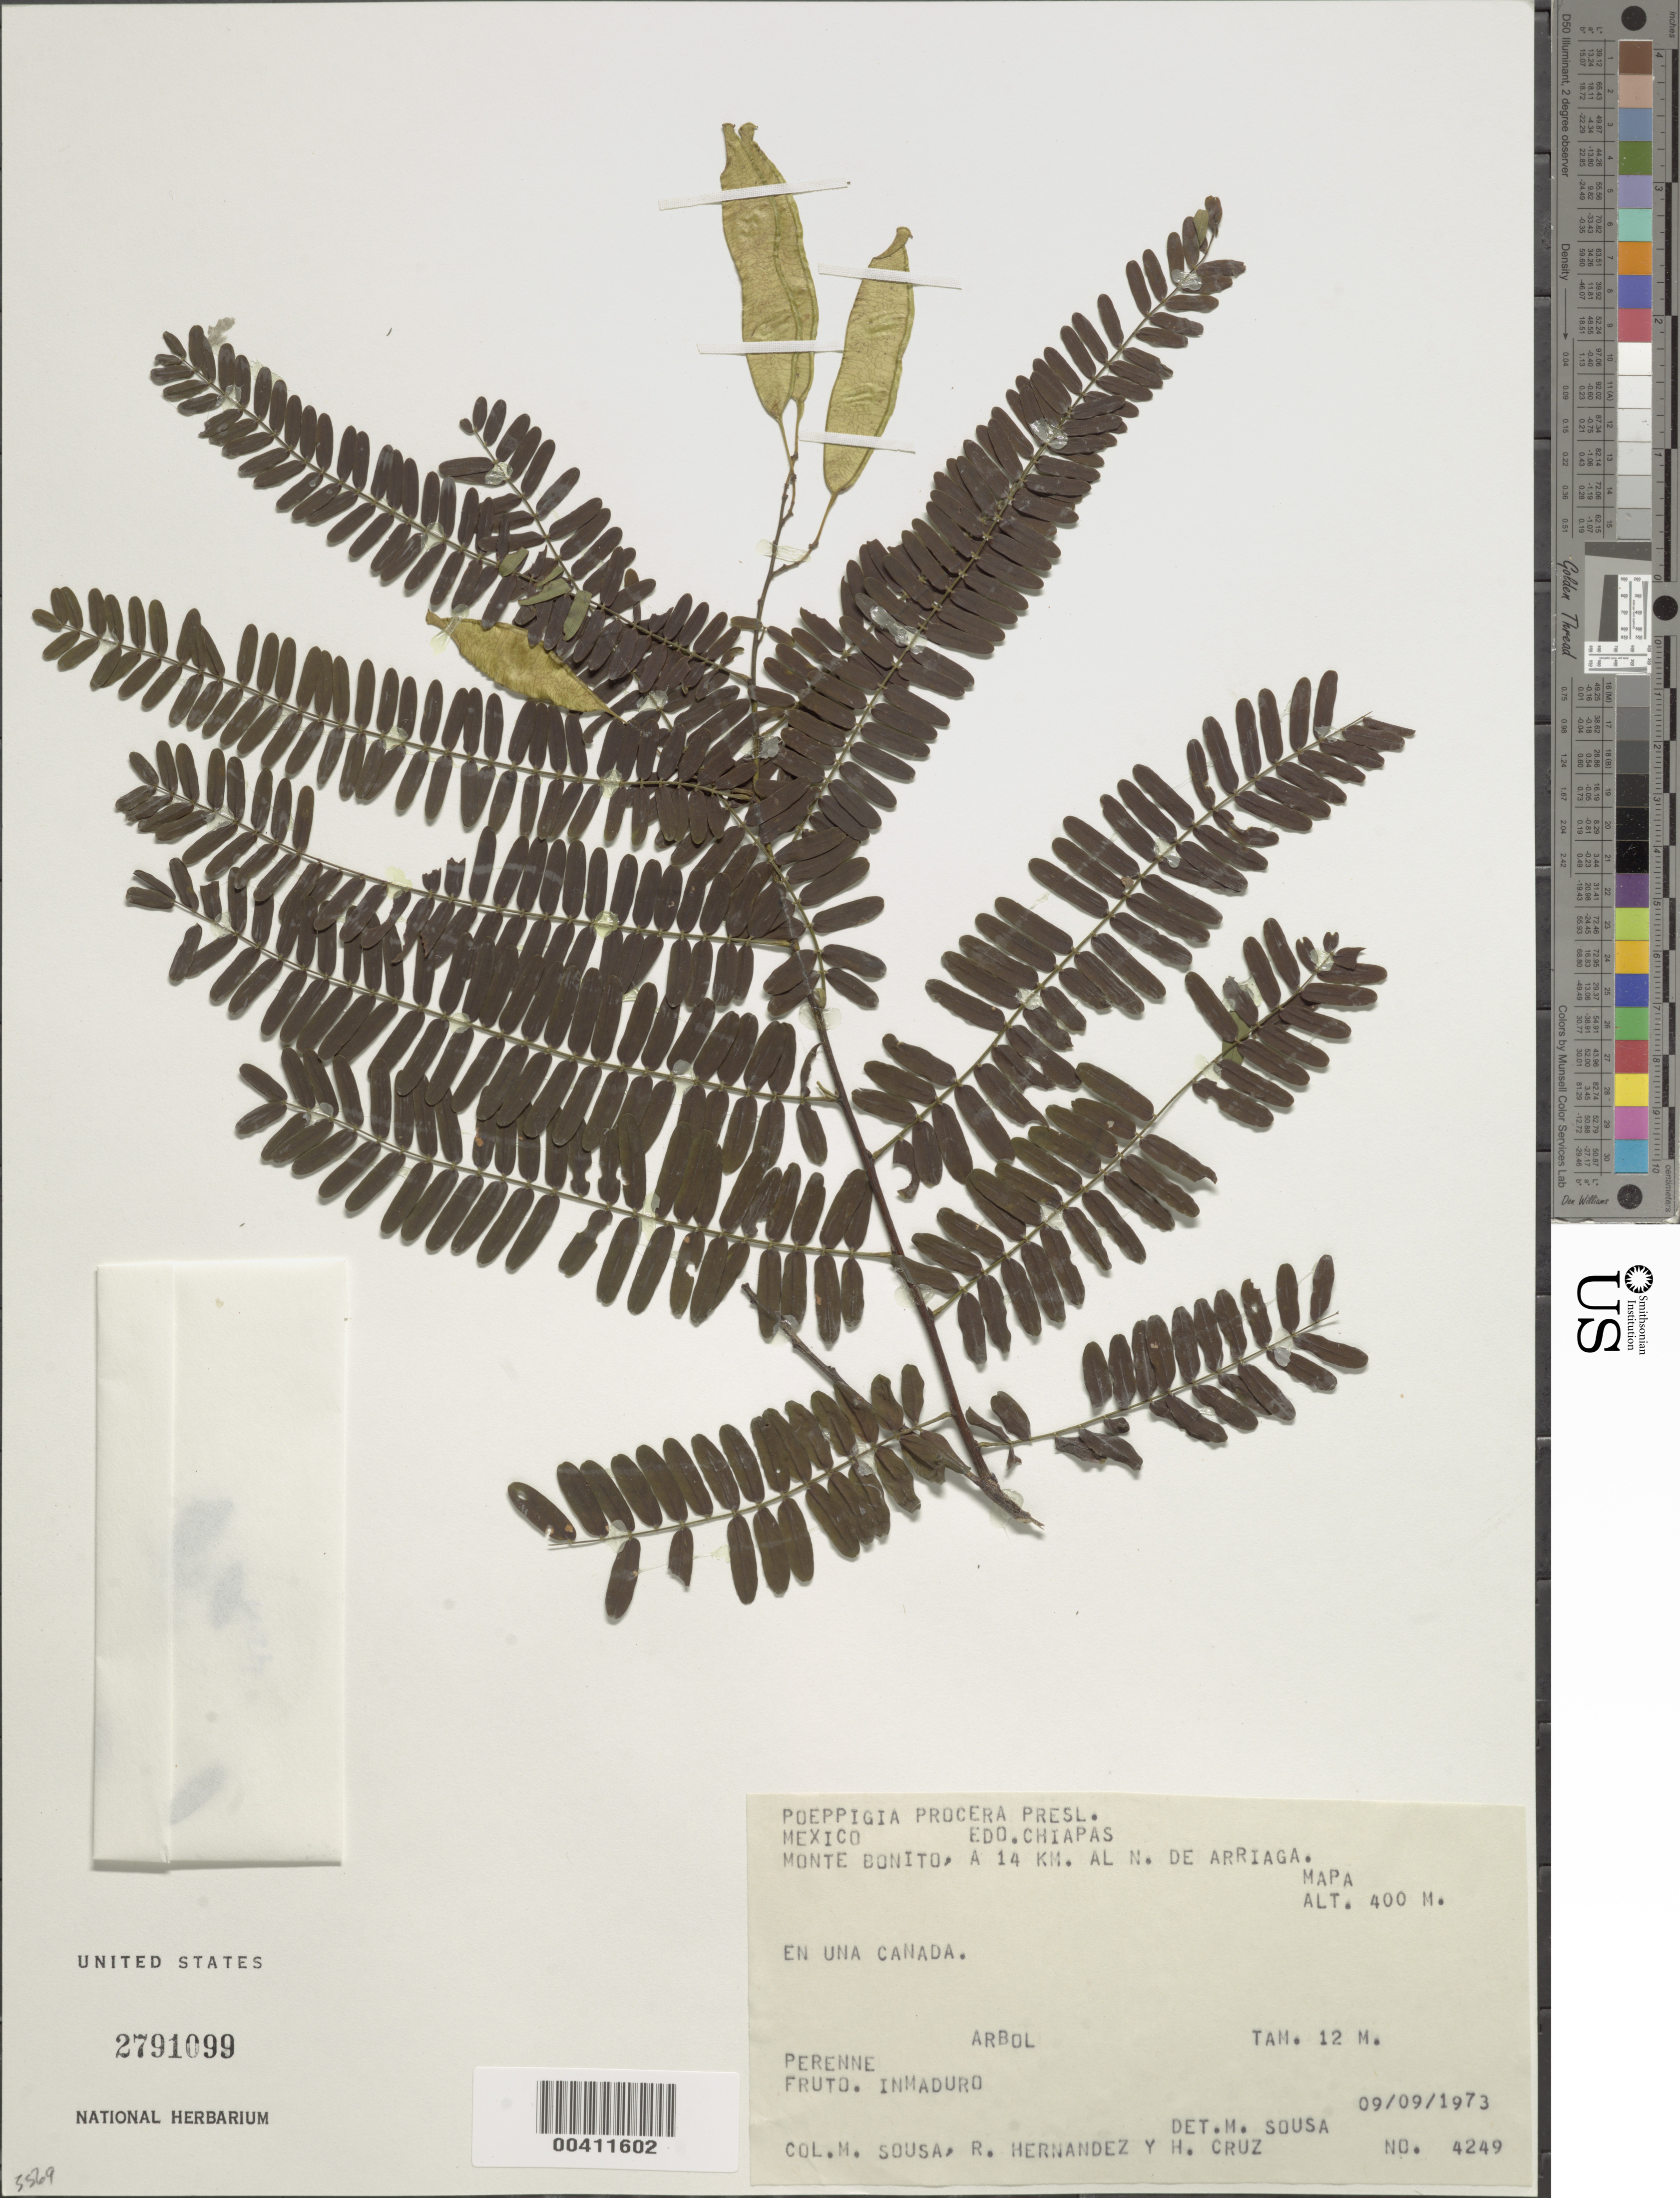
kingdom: Plantae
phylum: Tracheophyta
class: Magnoliopsida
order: Fabales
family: Fabaceae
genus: Poeppigia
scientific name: Poeppigia procera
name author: C. Presl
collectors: M. Sousa S., R. Hernandez M. & Y. Cruz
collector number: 4249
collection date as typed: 09 Sep 1973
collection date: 1973-09-09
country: Mexico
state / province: Chiapas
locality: Monte Bonito. 14 km. N of Arriaga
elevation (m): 400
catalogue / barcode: US 2791099